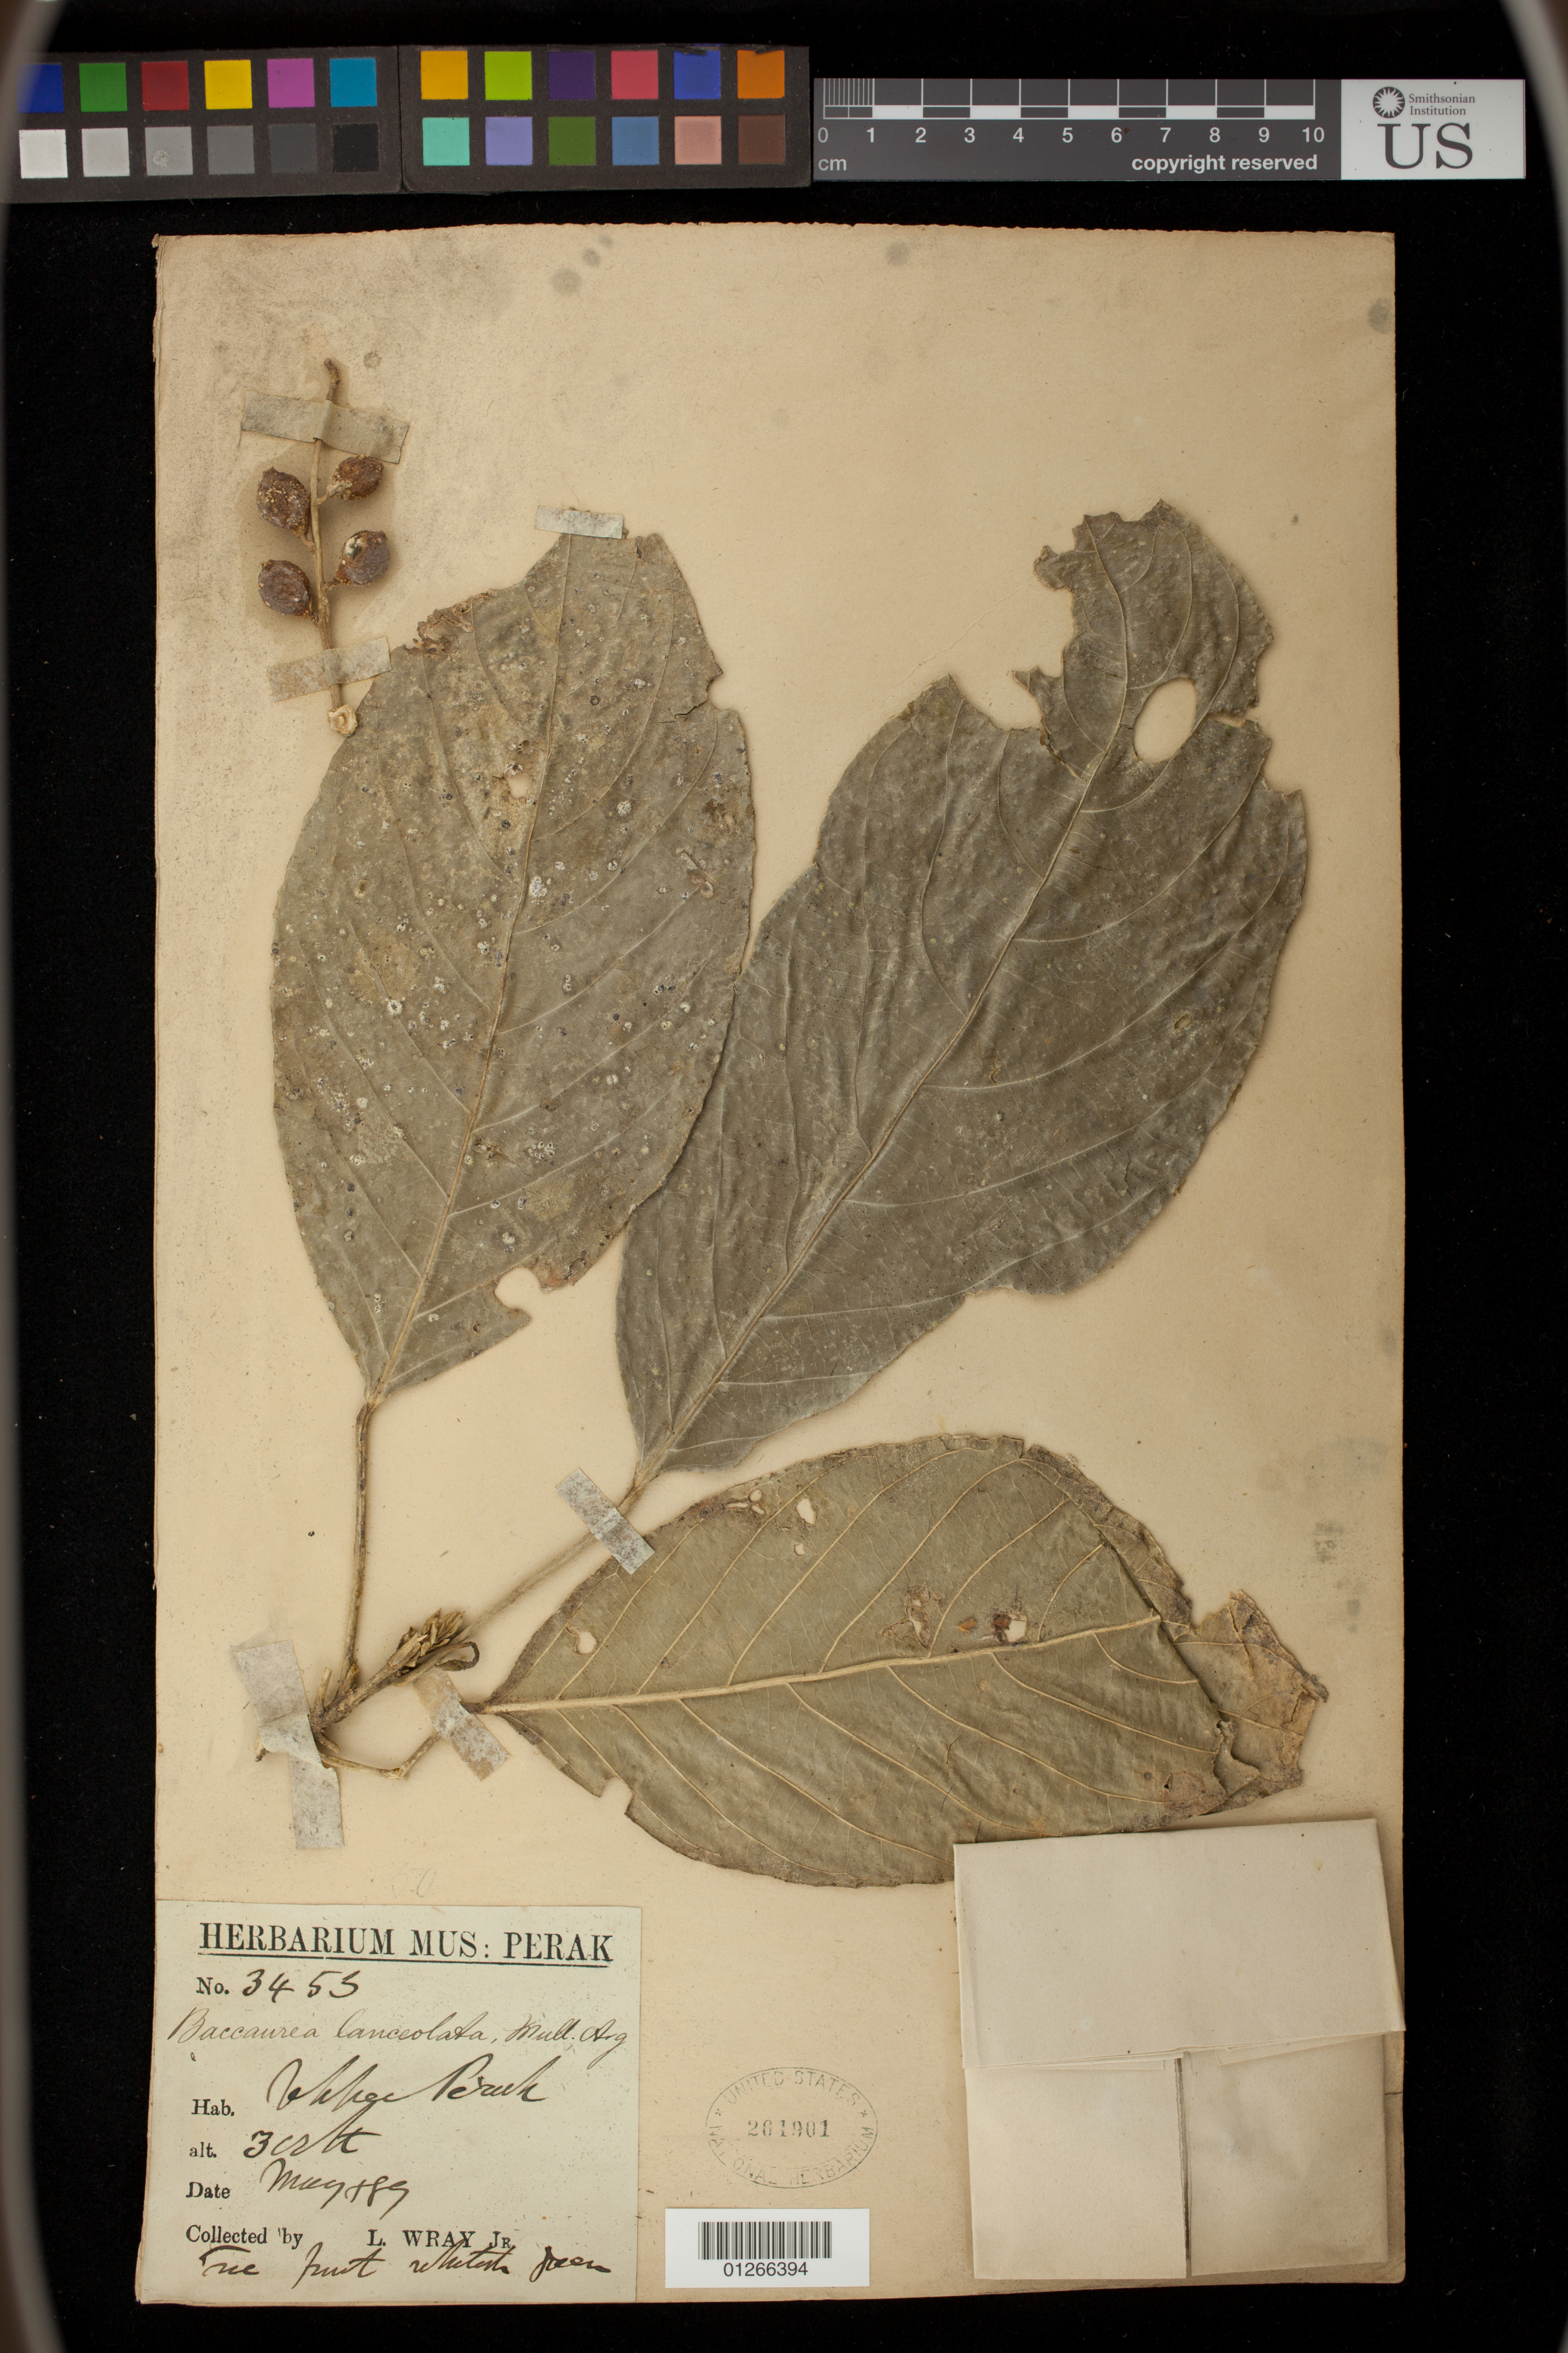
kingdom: Plantae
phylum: Tracheophyta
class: Magnoliopsida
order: Malpighiales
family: Phyllanthaceae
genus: Baccaurea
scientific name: Baccaurea lanceolata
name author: (Miq.) Müll. Arg.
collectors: L. Wray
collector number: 3453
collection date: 1889-05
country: Malaysia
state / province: Perak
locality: Upper Perak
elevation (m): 91